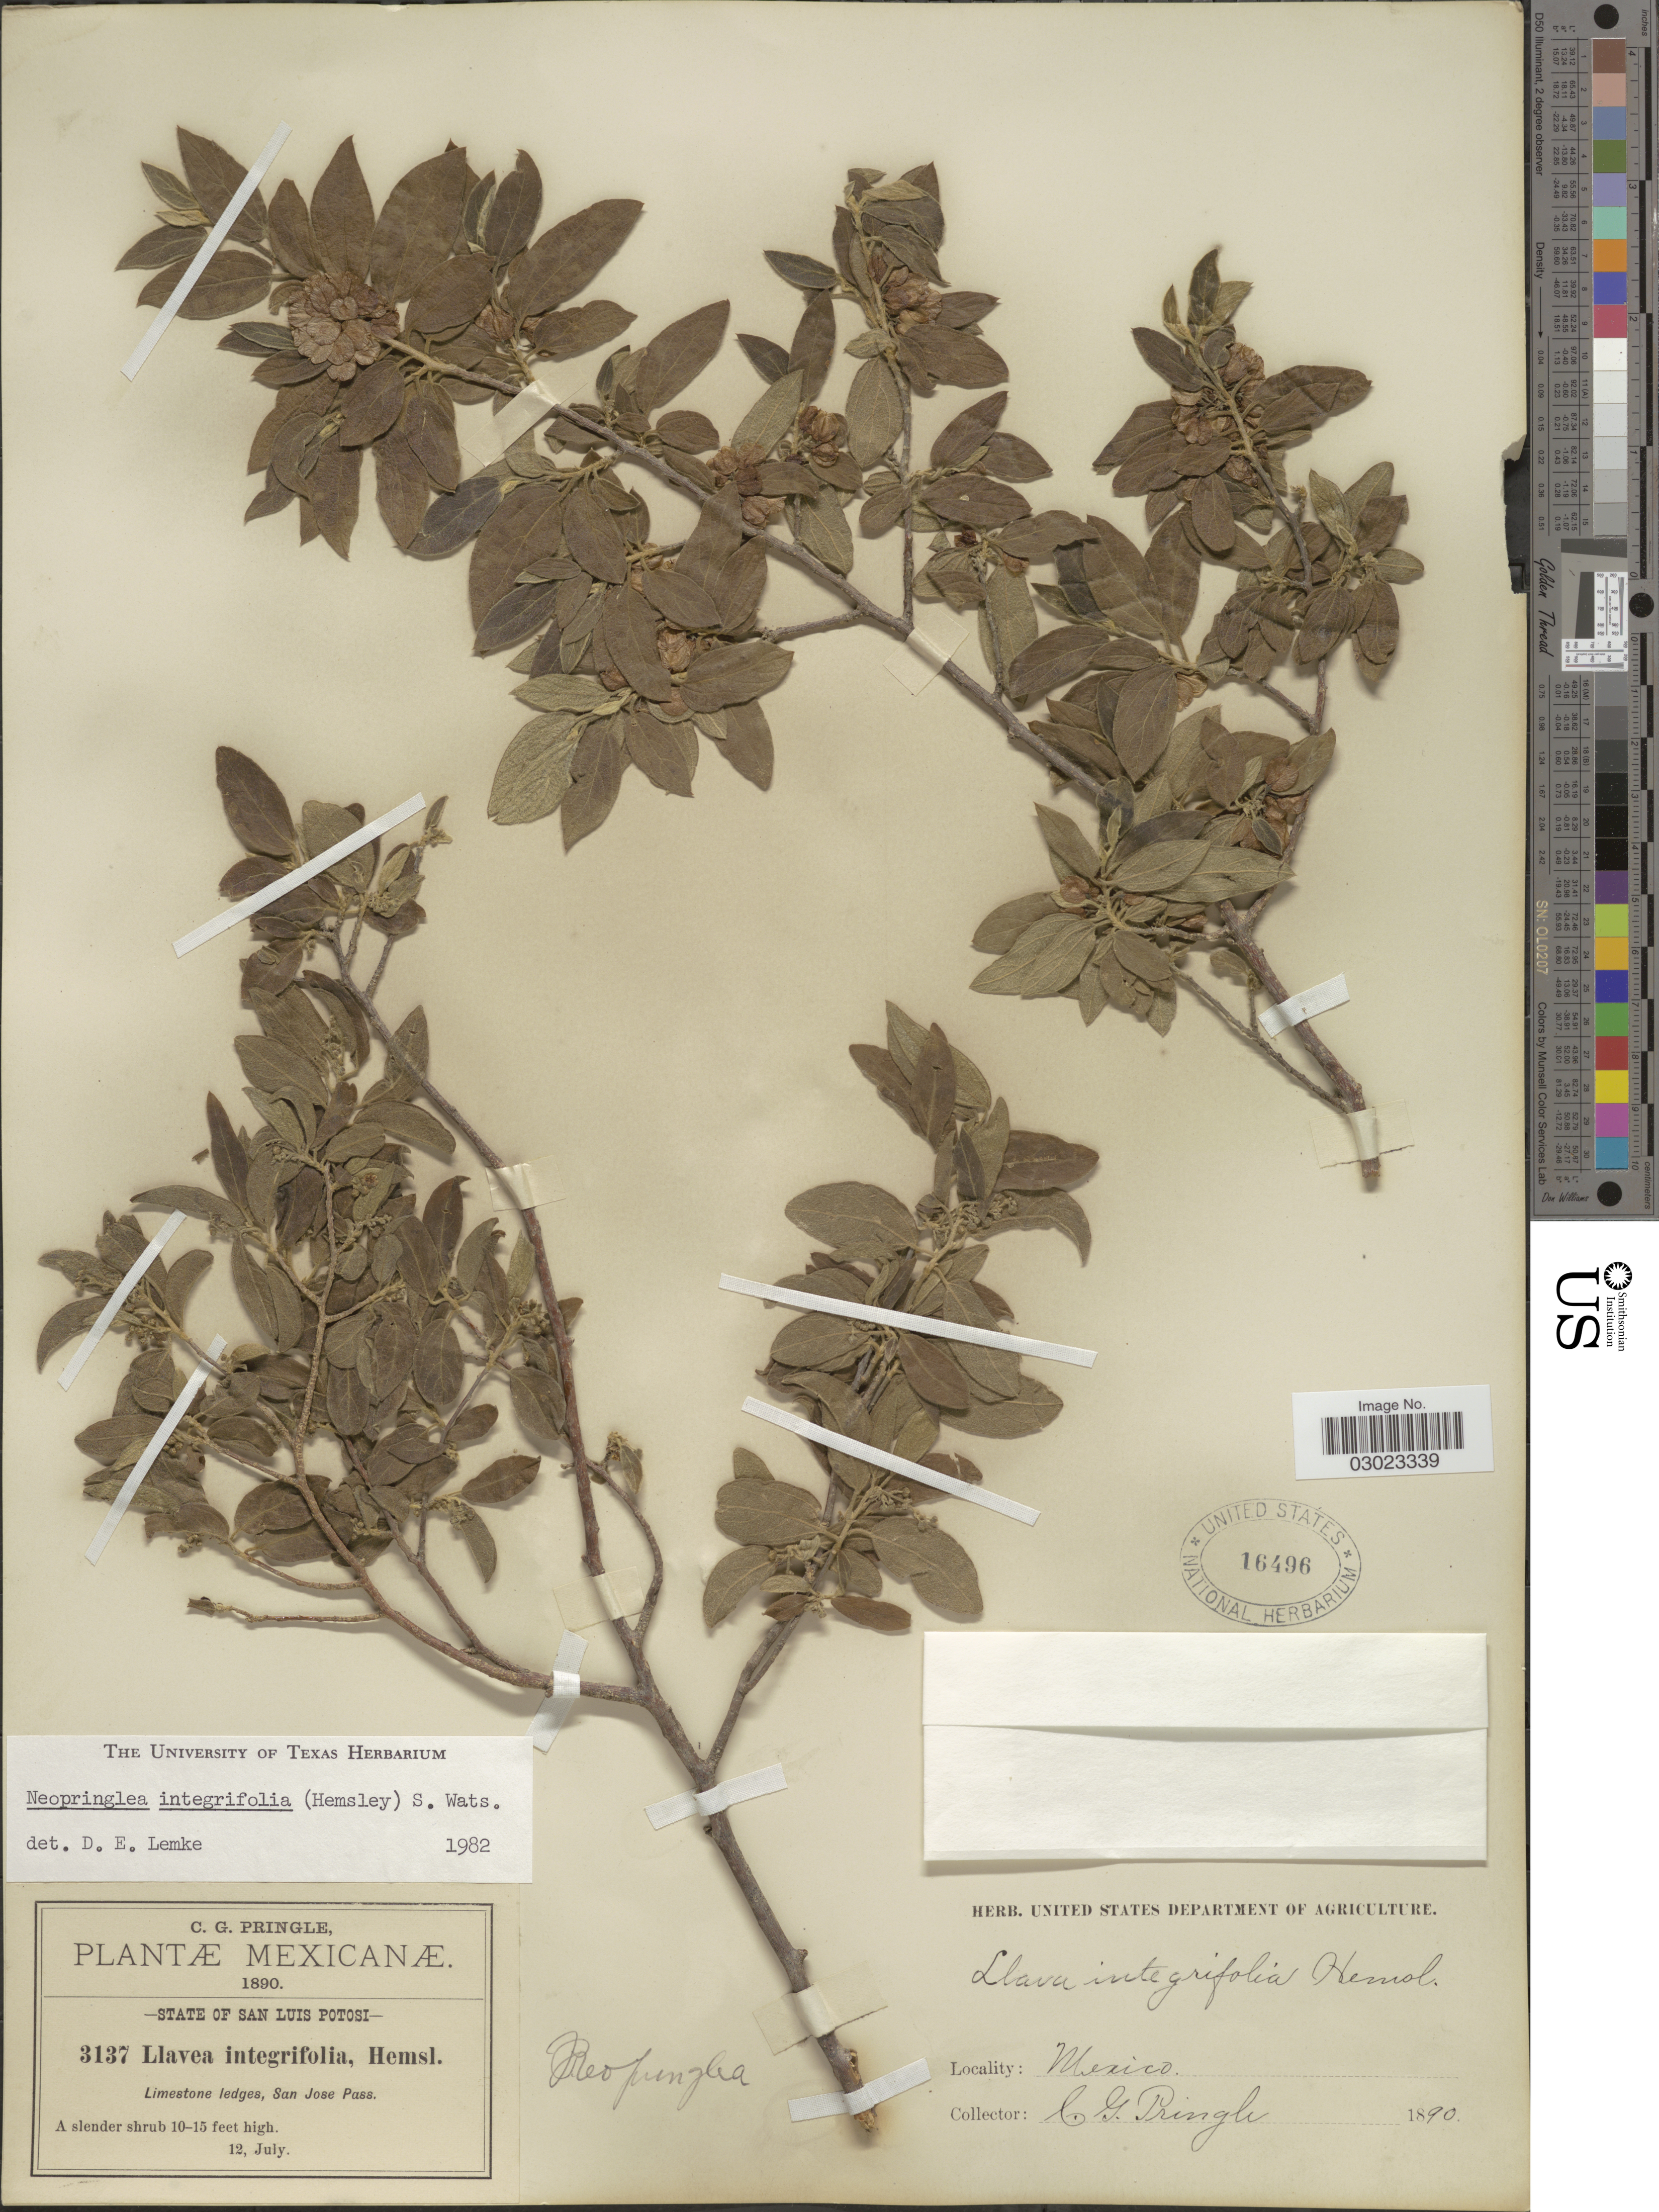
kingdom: Plantae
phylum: Tracheophyta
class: Magnoliopsida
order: Malpighiales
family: Salicaceae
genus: Neopringlea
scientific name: Neopringlea integrifolia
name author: (Hemsl.) S. Watson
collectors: C. G. Pringle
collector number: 3137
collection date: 1890-07-12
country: Mexico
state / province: San Luis Potosí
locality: San Jose Pass.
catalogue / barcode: US 16496